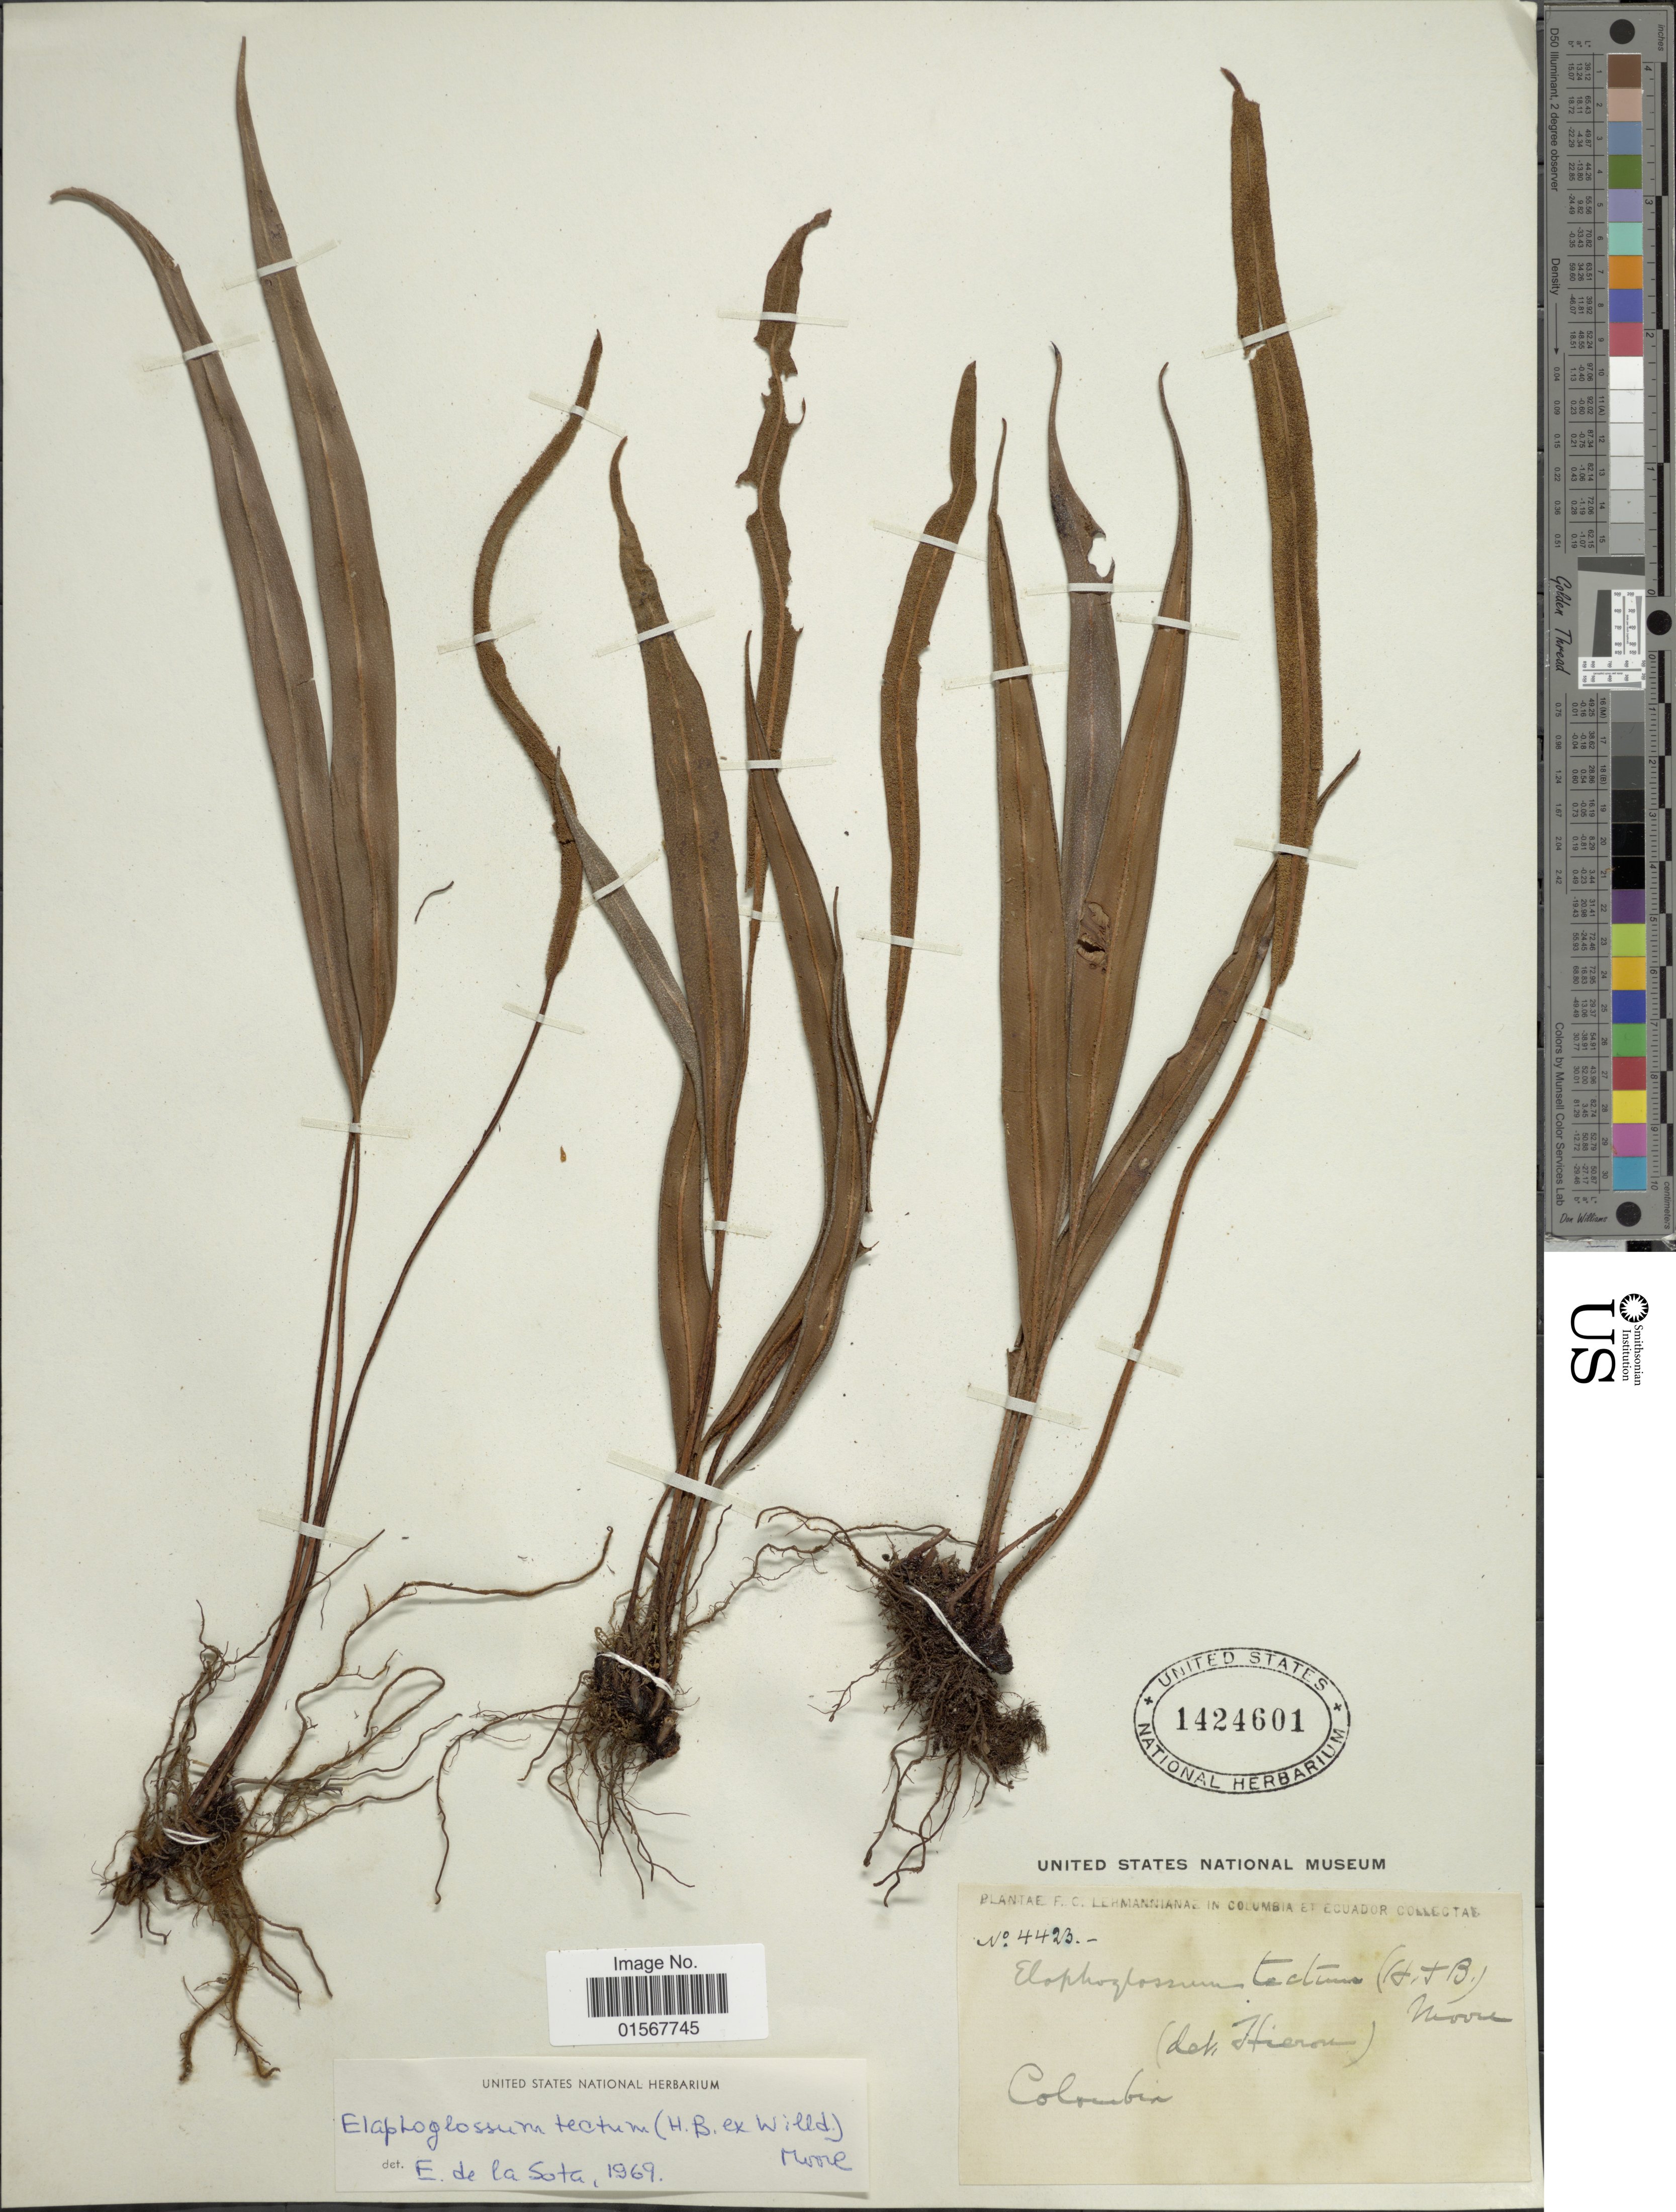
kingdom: Plantae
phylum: Tracheophyta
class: Polypodiopsida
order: Polypodiales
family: Dryopteridaceae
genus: Elaphoglossum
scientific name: Elaphoglossum tectum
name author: (Humb. & Bonpl.) Moore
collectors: F. C. Lehmann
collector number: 4423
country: Colombia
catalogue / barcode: US 1424601